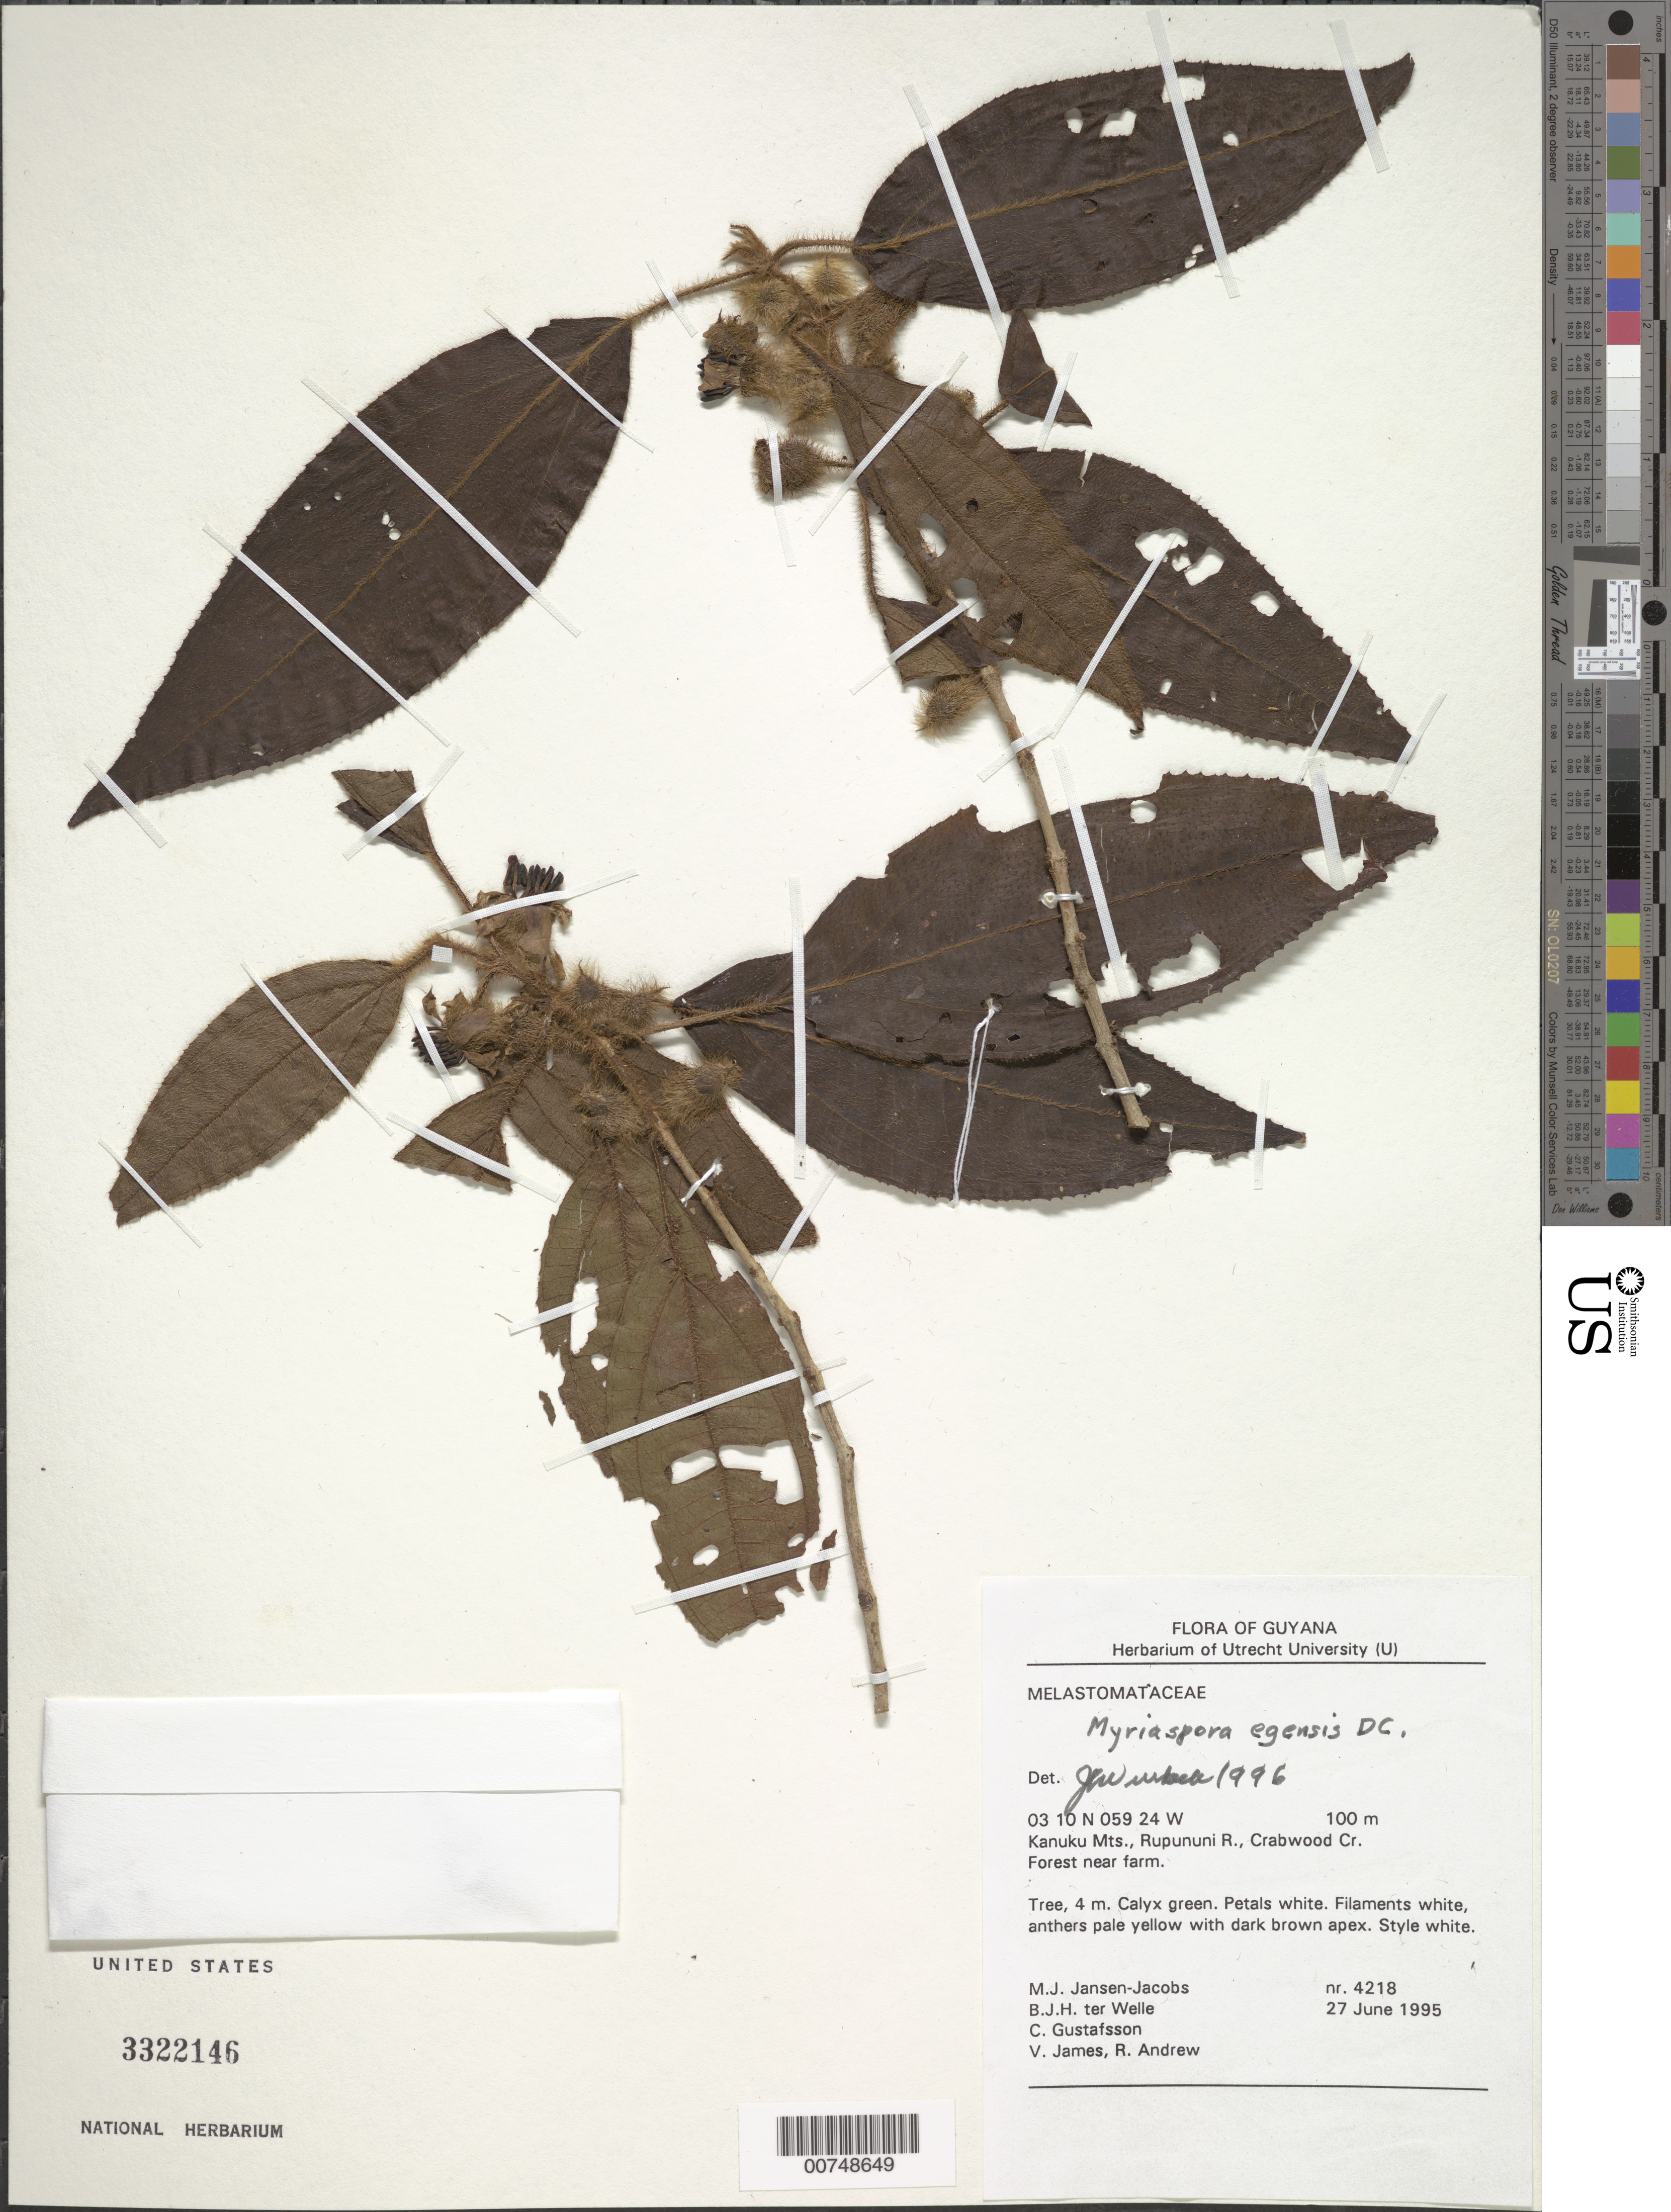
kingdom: Plantae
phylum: Tracheophyta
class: Magnoliopsida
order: Myrtales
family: Melastomataceae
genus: Bellucia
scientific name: Bellucia egensis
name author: (DC.) Penneys et al.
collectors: M. J. Jansen-Jacobs, B. Welle, C. G. Gustafsson, V. James & R. Andrew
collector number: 4218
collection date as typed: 27-Jun-95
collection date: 1995-06-27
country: Guyana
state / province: U. Takutu-U. Essequibo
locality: Crabwood Creek, Rupununi River, Kanuku Mts.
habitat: Forest near farm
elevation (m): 100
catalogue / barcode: US 3322146